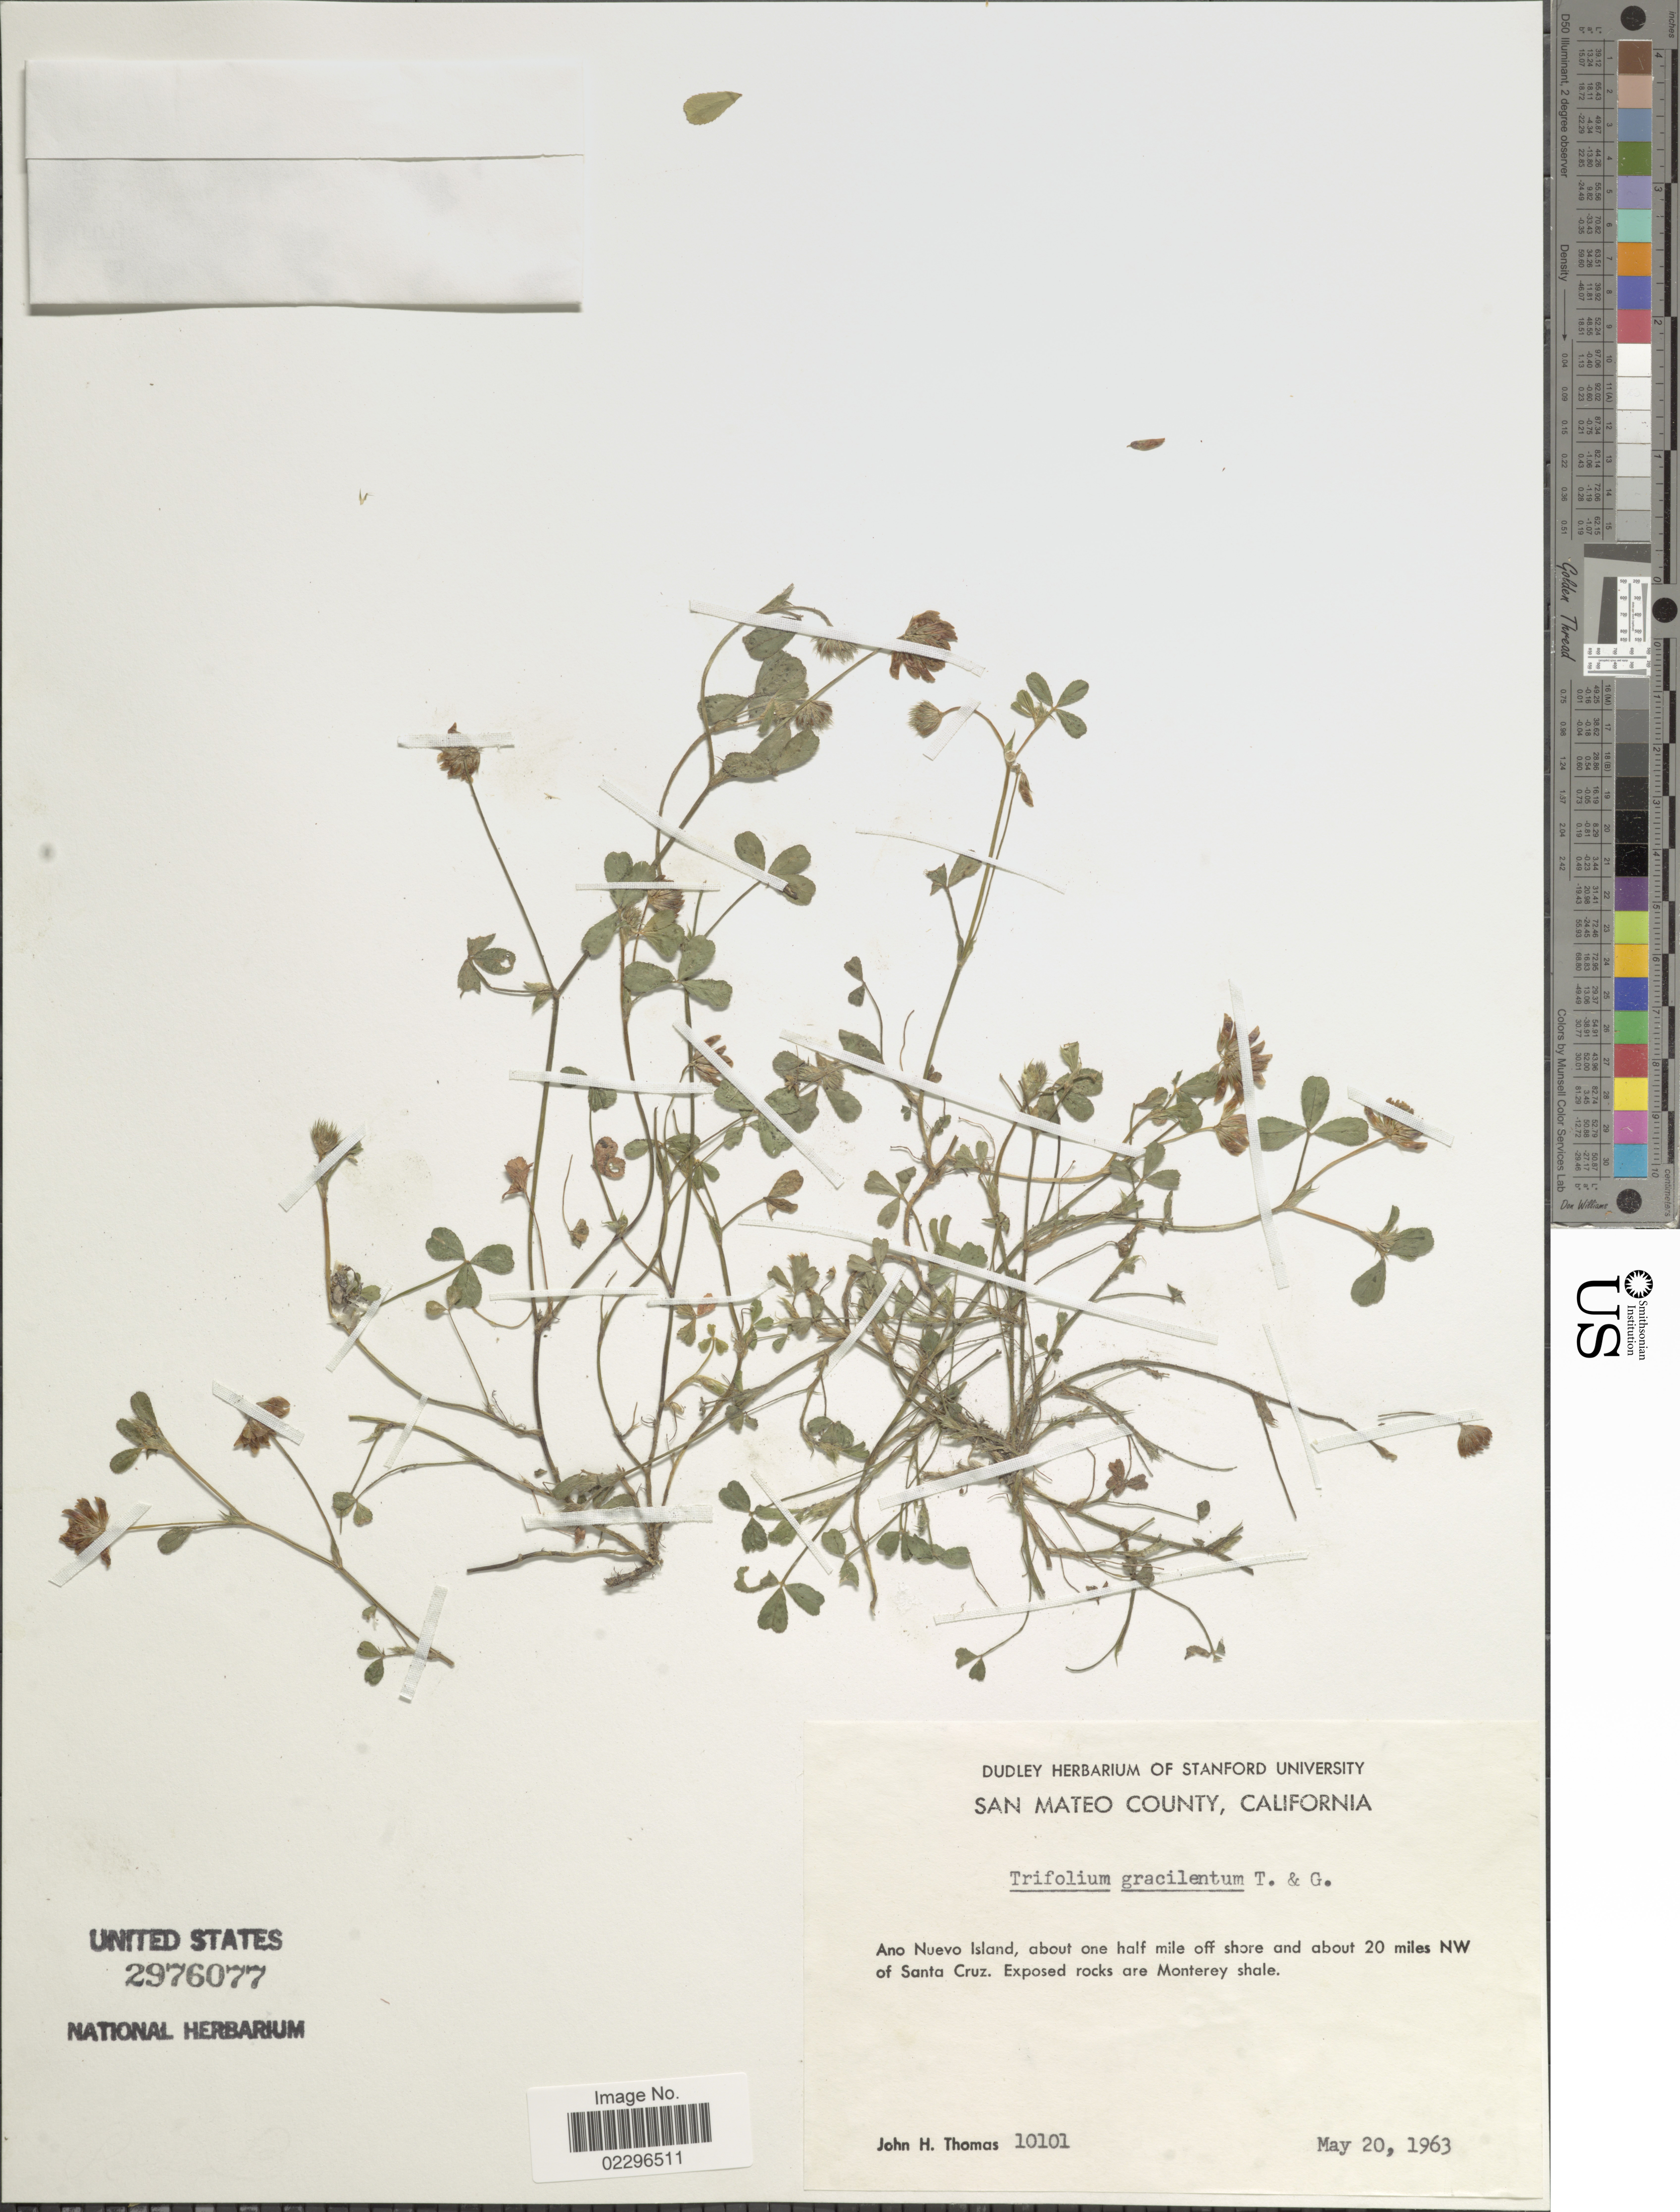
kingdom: Plantae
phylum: Tracheophyta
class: Magnoliopsida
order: Fabales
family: Fabaceae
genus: Trifolium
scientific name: Trifolium gracilentum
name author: Torr. & A. Gray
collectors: J. H. Thomas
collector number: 10101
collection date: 1963-05-20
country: United States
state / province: California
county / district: San Mateo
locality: San Mateo County, California, Ano Nuevo Island, about one half mile off shore and about 20 miles NW of Santa Cruz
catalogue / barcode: US 2976077